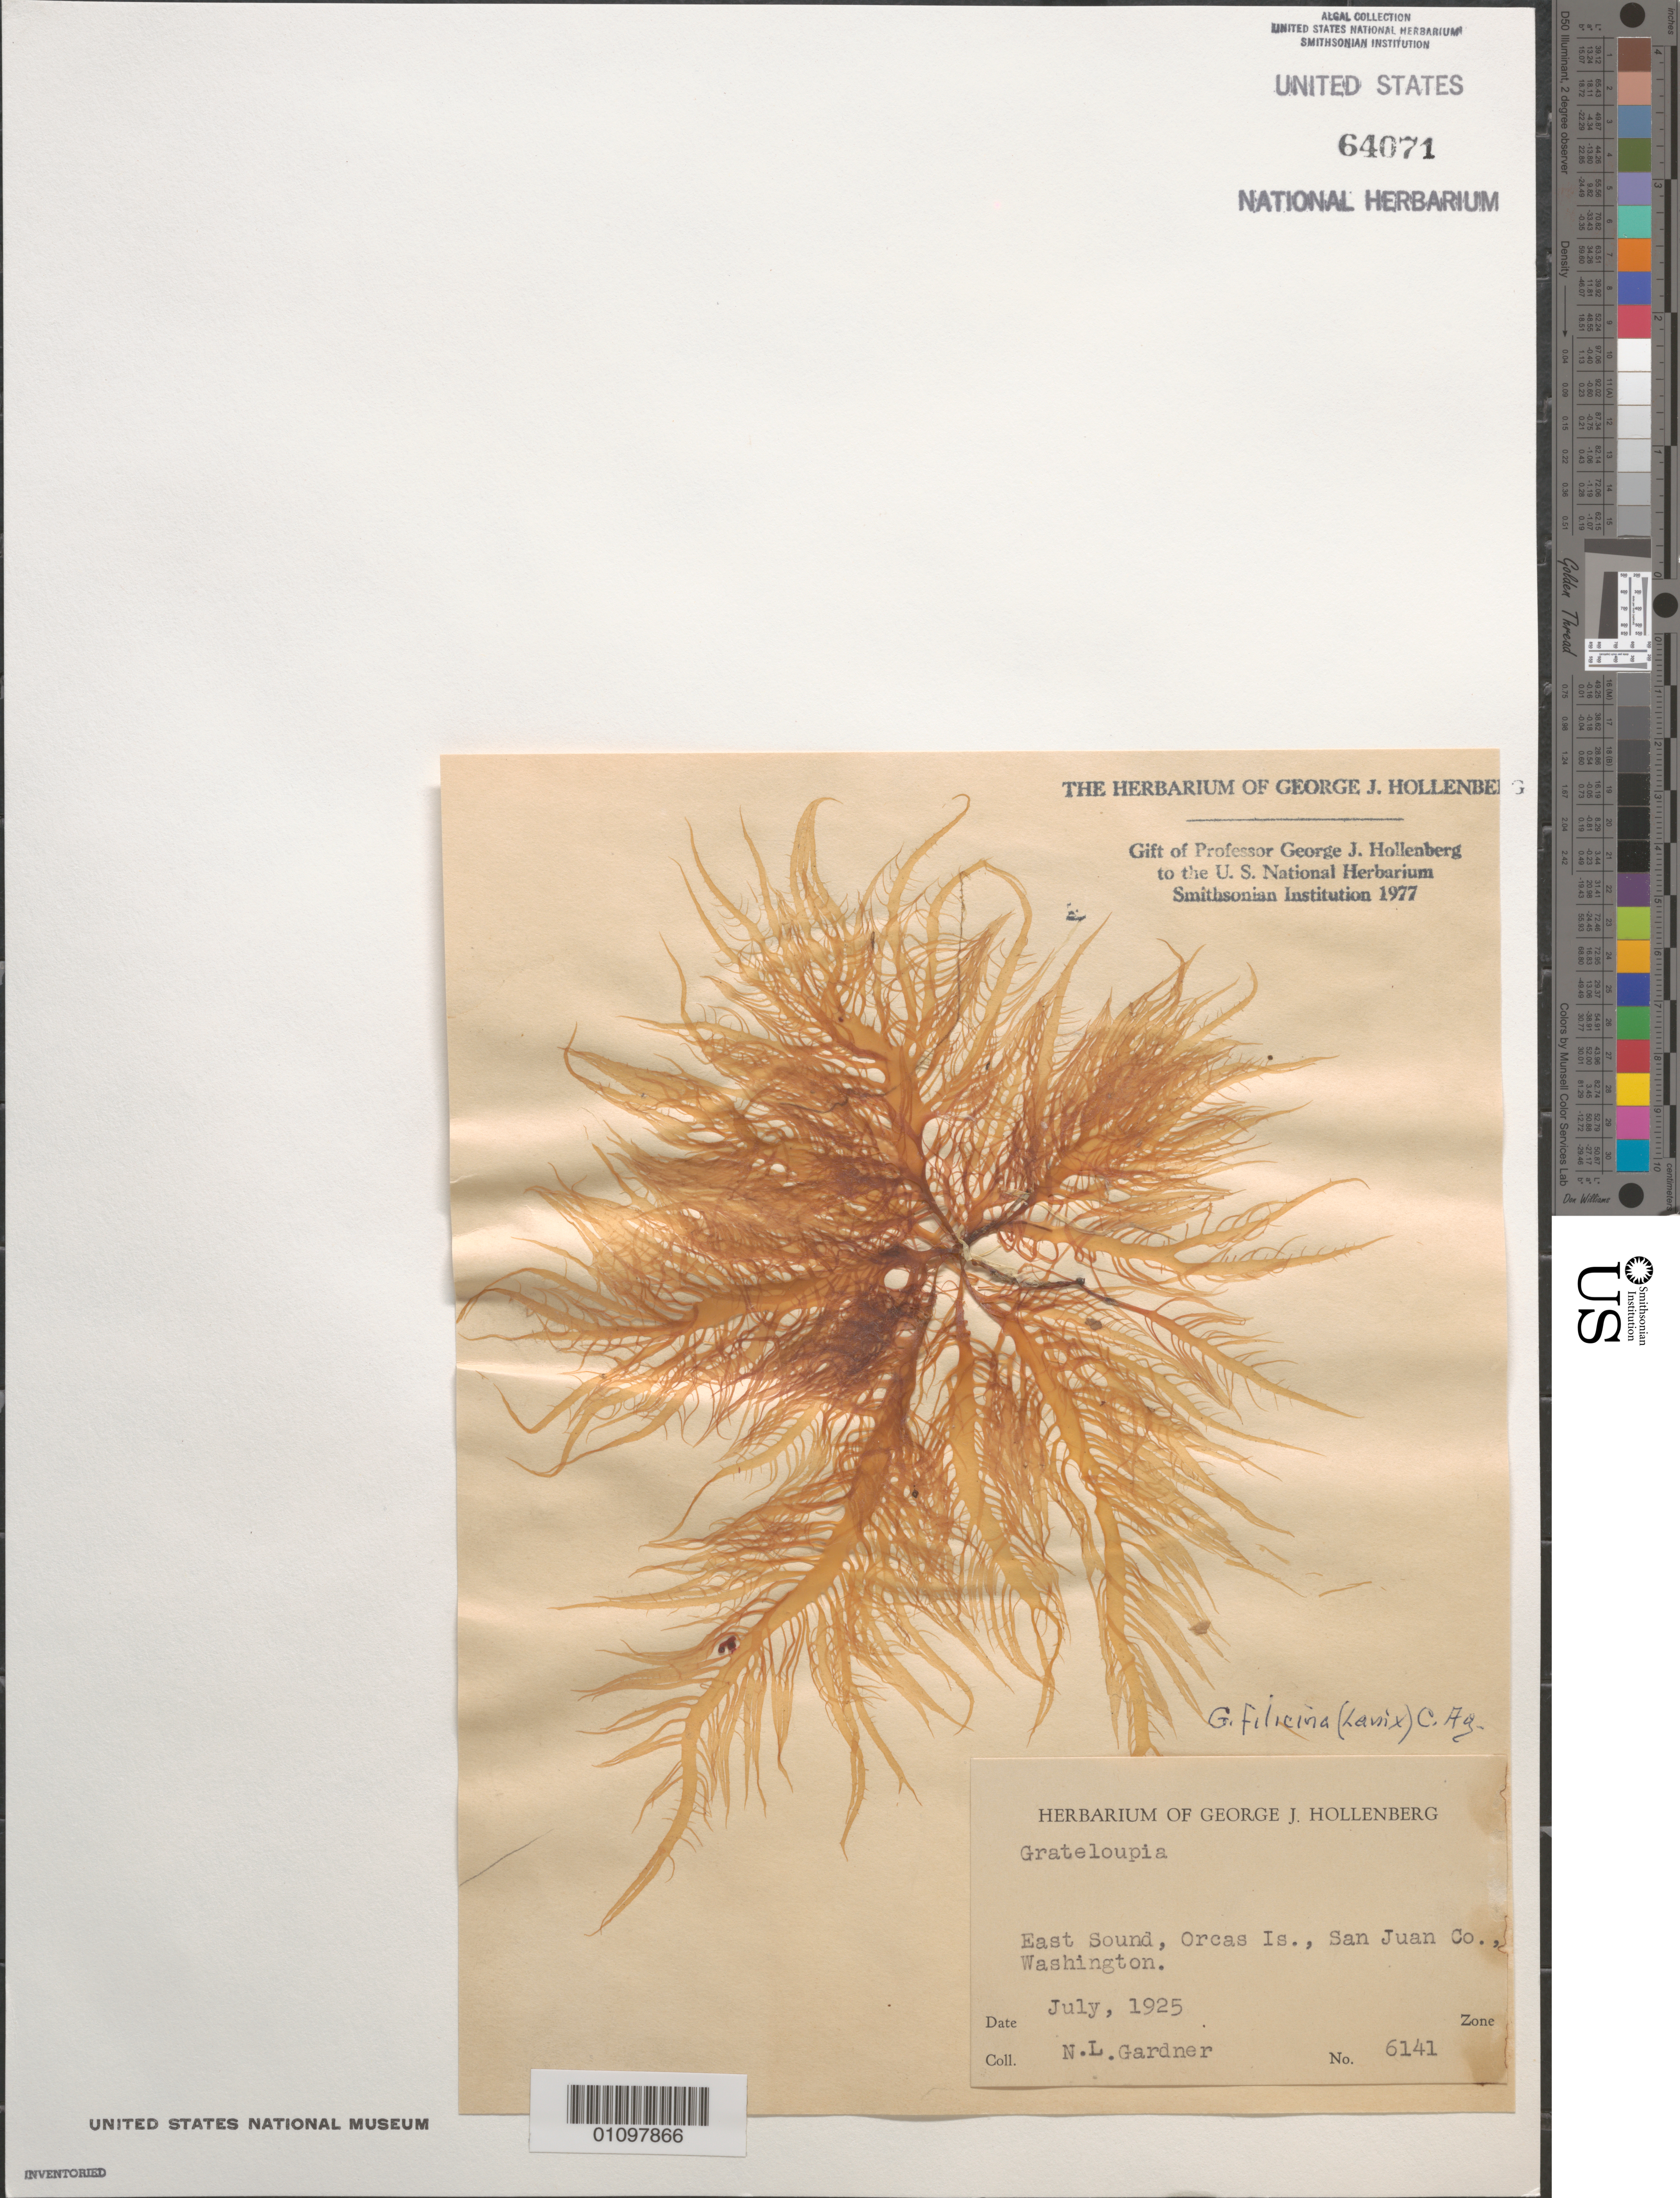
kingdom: Plantae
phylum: Rhodophyta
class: Florideophyceae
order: Halymeniales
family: Halymeniaceae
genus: Grateloupia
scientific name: Grateloupia filicina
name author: (J.V.Lamouroux) C. Agardh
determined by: Hollenberg, George J.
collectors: N. Gardner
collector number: NLG 6141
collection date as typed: Jul 1925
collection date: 1925-07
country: United States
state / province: Washington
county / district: San Juan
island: Orcas Island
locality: East Sound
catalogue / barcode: US 64071